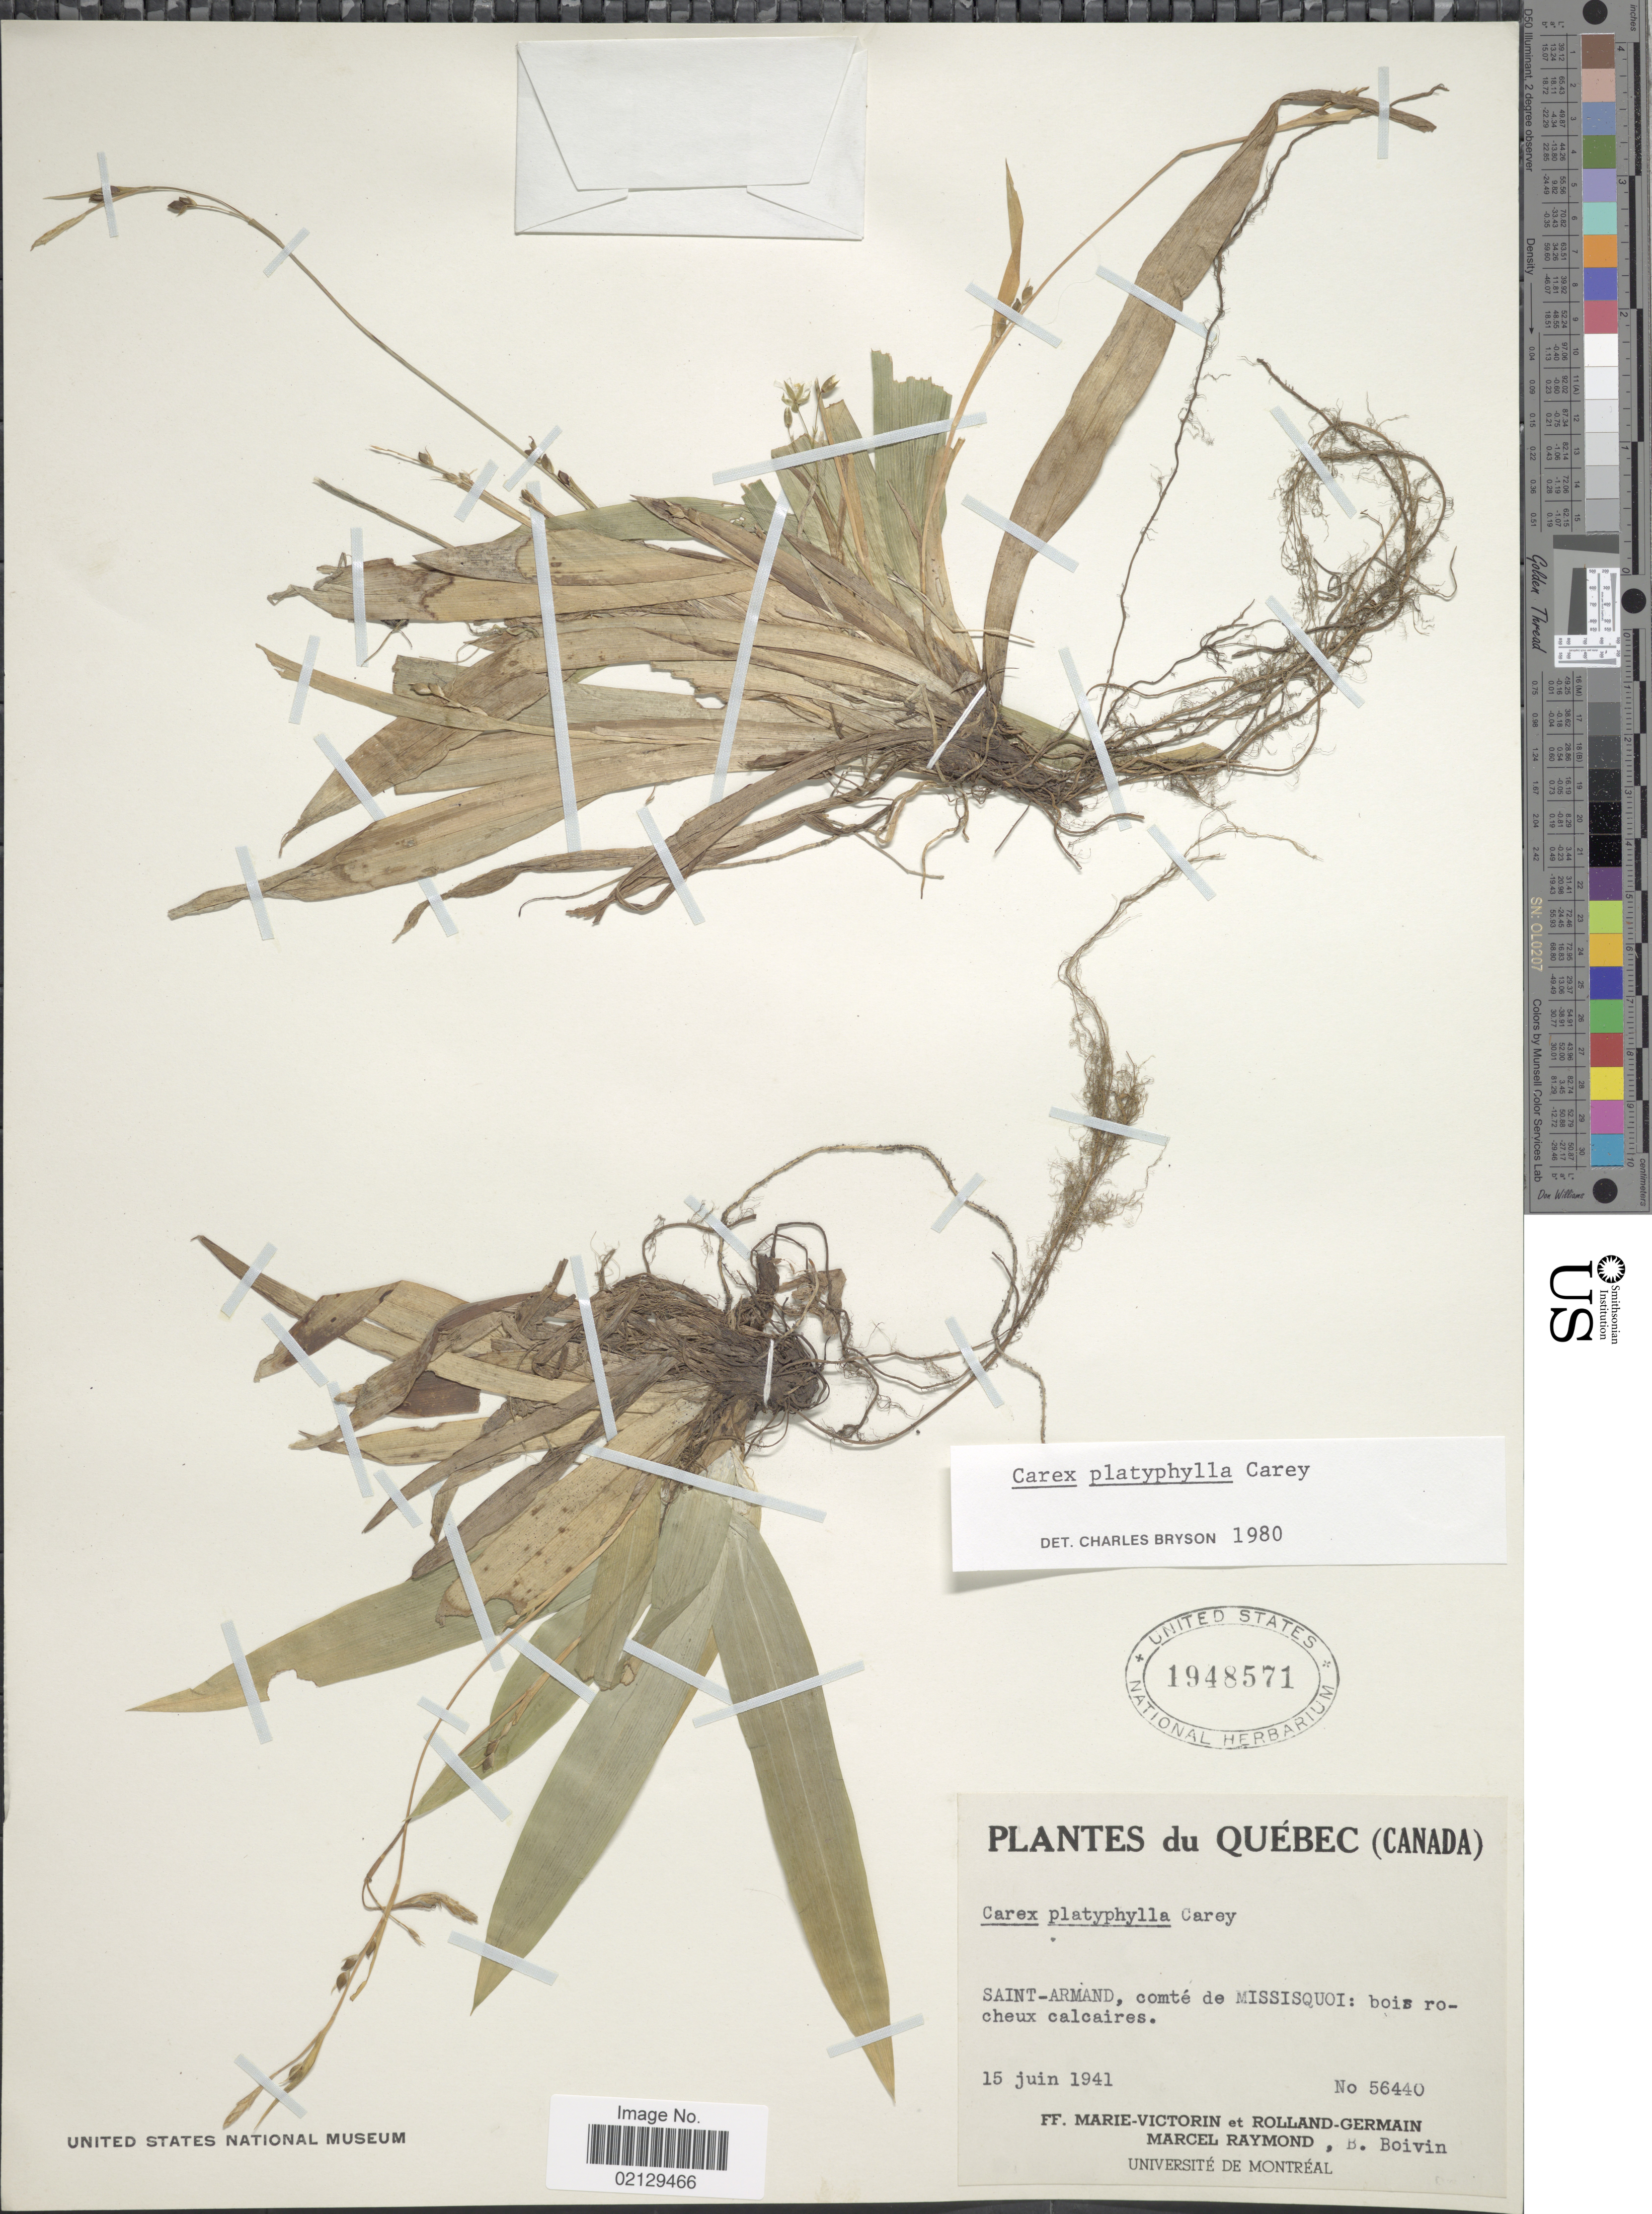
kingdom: Plantae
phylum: Tracheophyta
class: Liliopsida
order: Poales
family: Cyperaceae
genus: Carex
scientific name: Carex platyphylla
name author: J. Carey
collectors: Fr. Marie-Victorin, Rolland-Germain, M. Raymond & J. R. B. Boivin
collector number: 56440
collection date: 1941-06-15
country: Canada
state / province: Quebec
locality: Saint-Armand, comte de Missisquoi: bois rocheux calcaires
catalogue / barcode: US 1948571